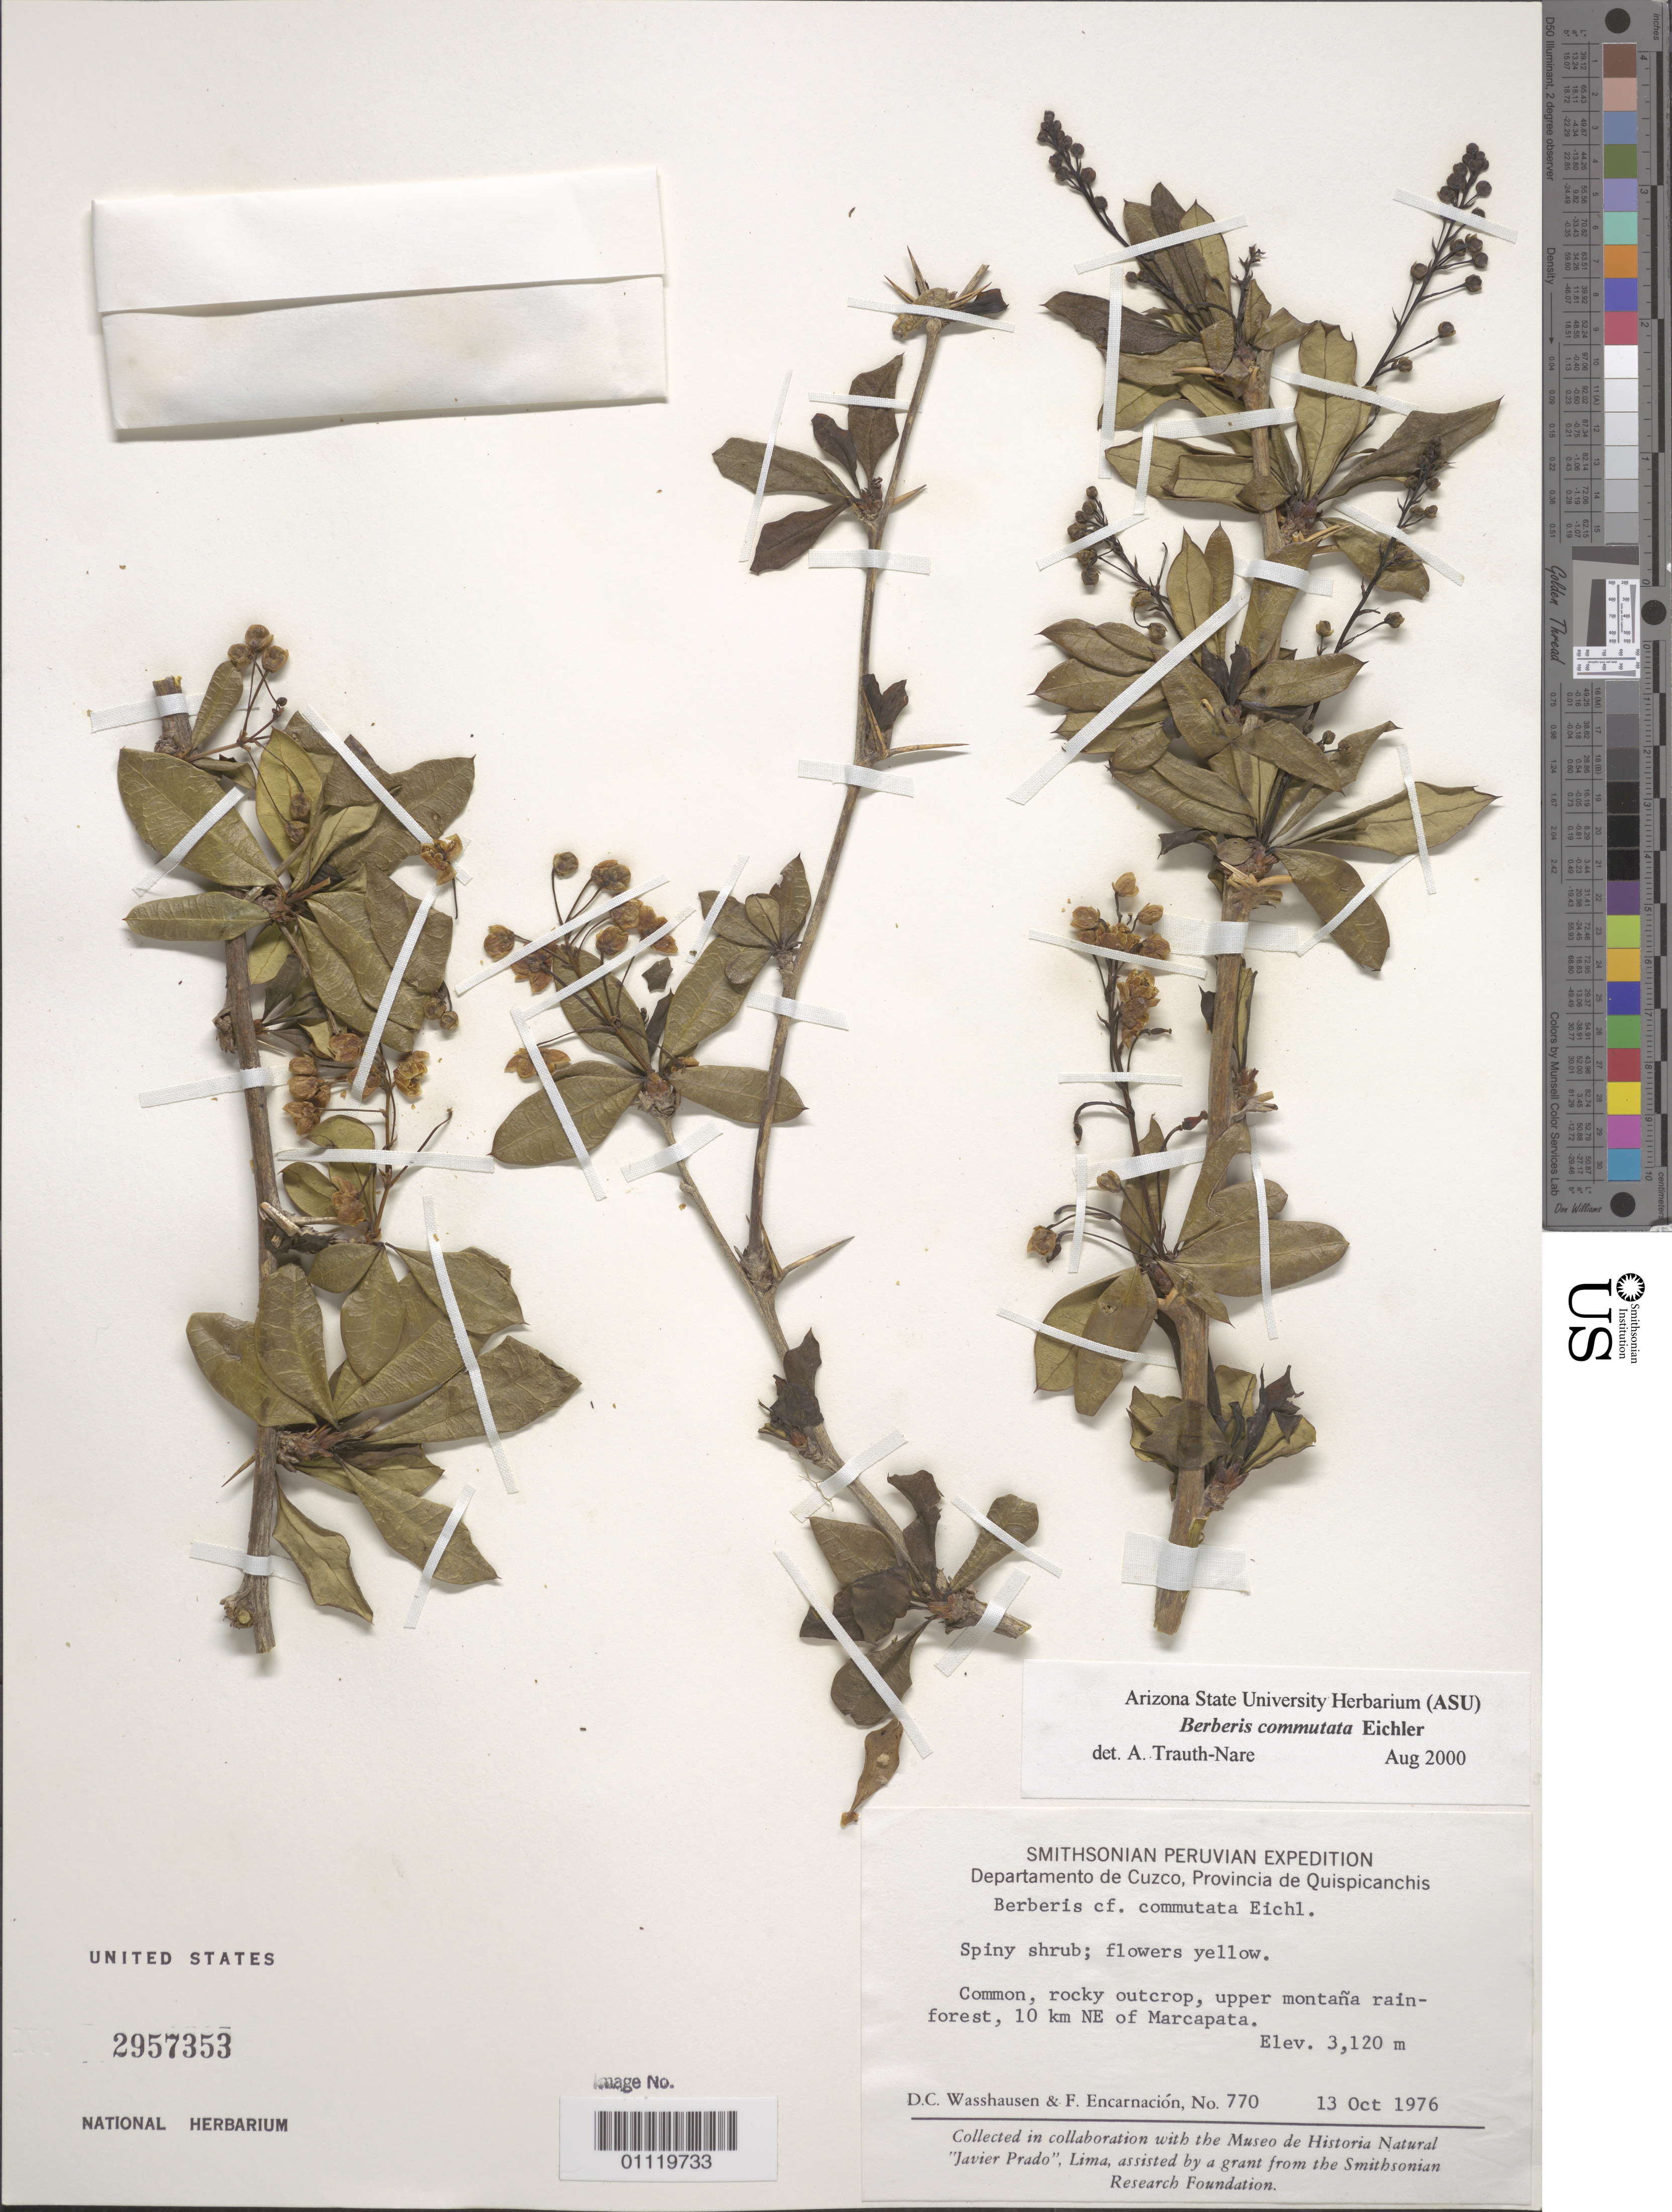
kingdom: Plantae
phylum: Tracheophyta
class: Magnoliopsida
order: Ranunculales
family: Berberidaceae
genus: Berberis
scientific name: Berberis commutata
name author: Eichler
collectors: D. C. Wasshausen & F. Encarnación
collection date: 1976-10-13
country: Peru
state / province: Cusco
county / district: Quispicanchis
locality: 10 km NE of Marcapata, upper montana rainforest, in common, rocky outcrop.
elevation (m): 3120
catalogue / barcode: US 2957353